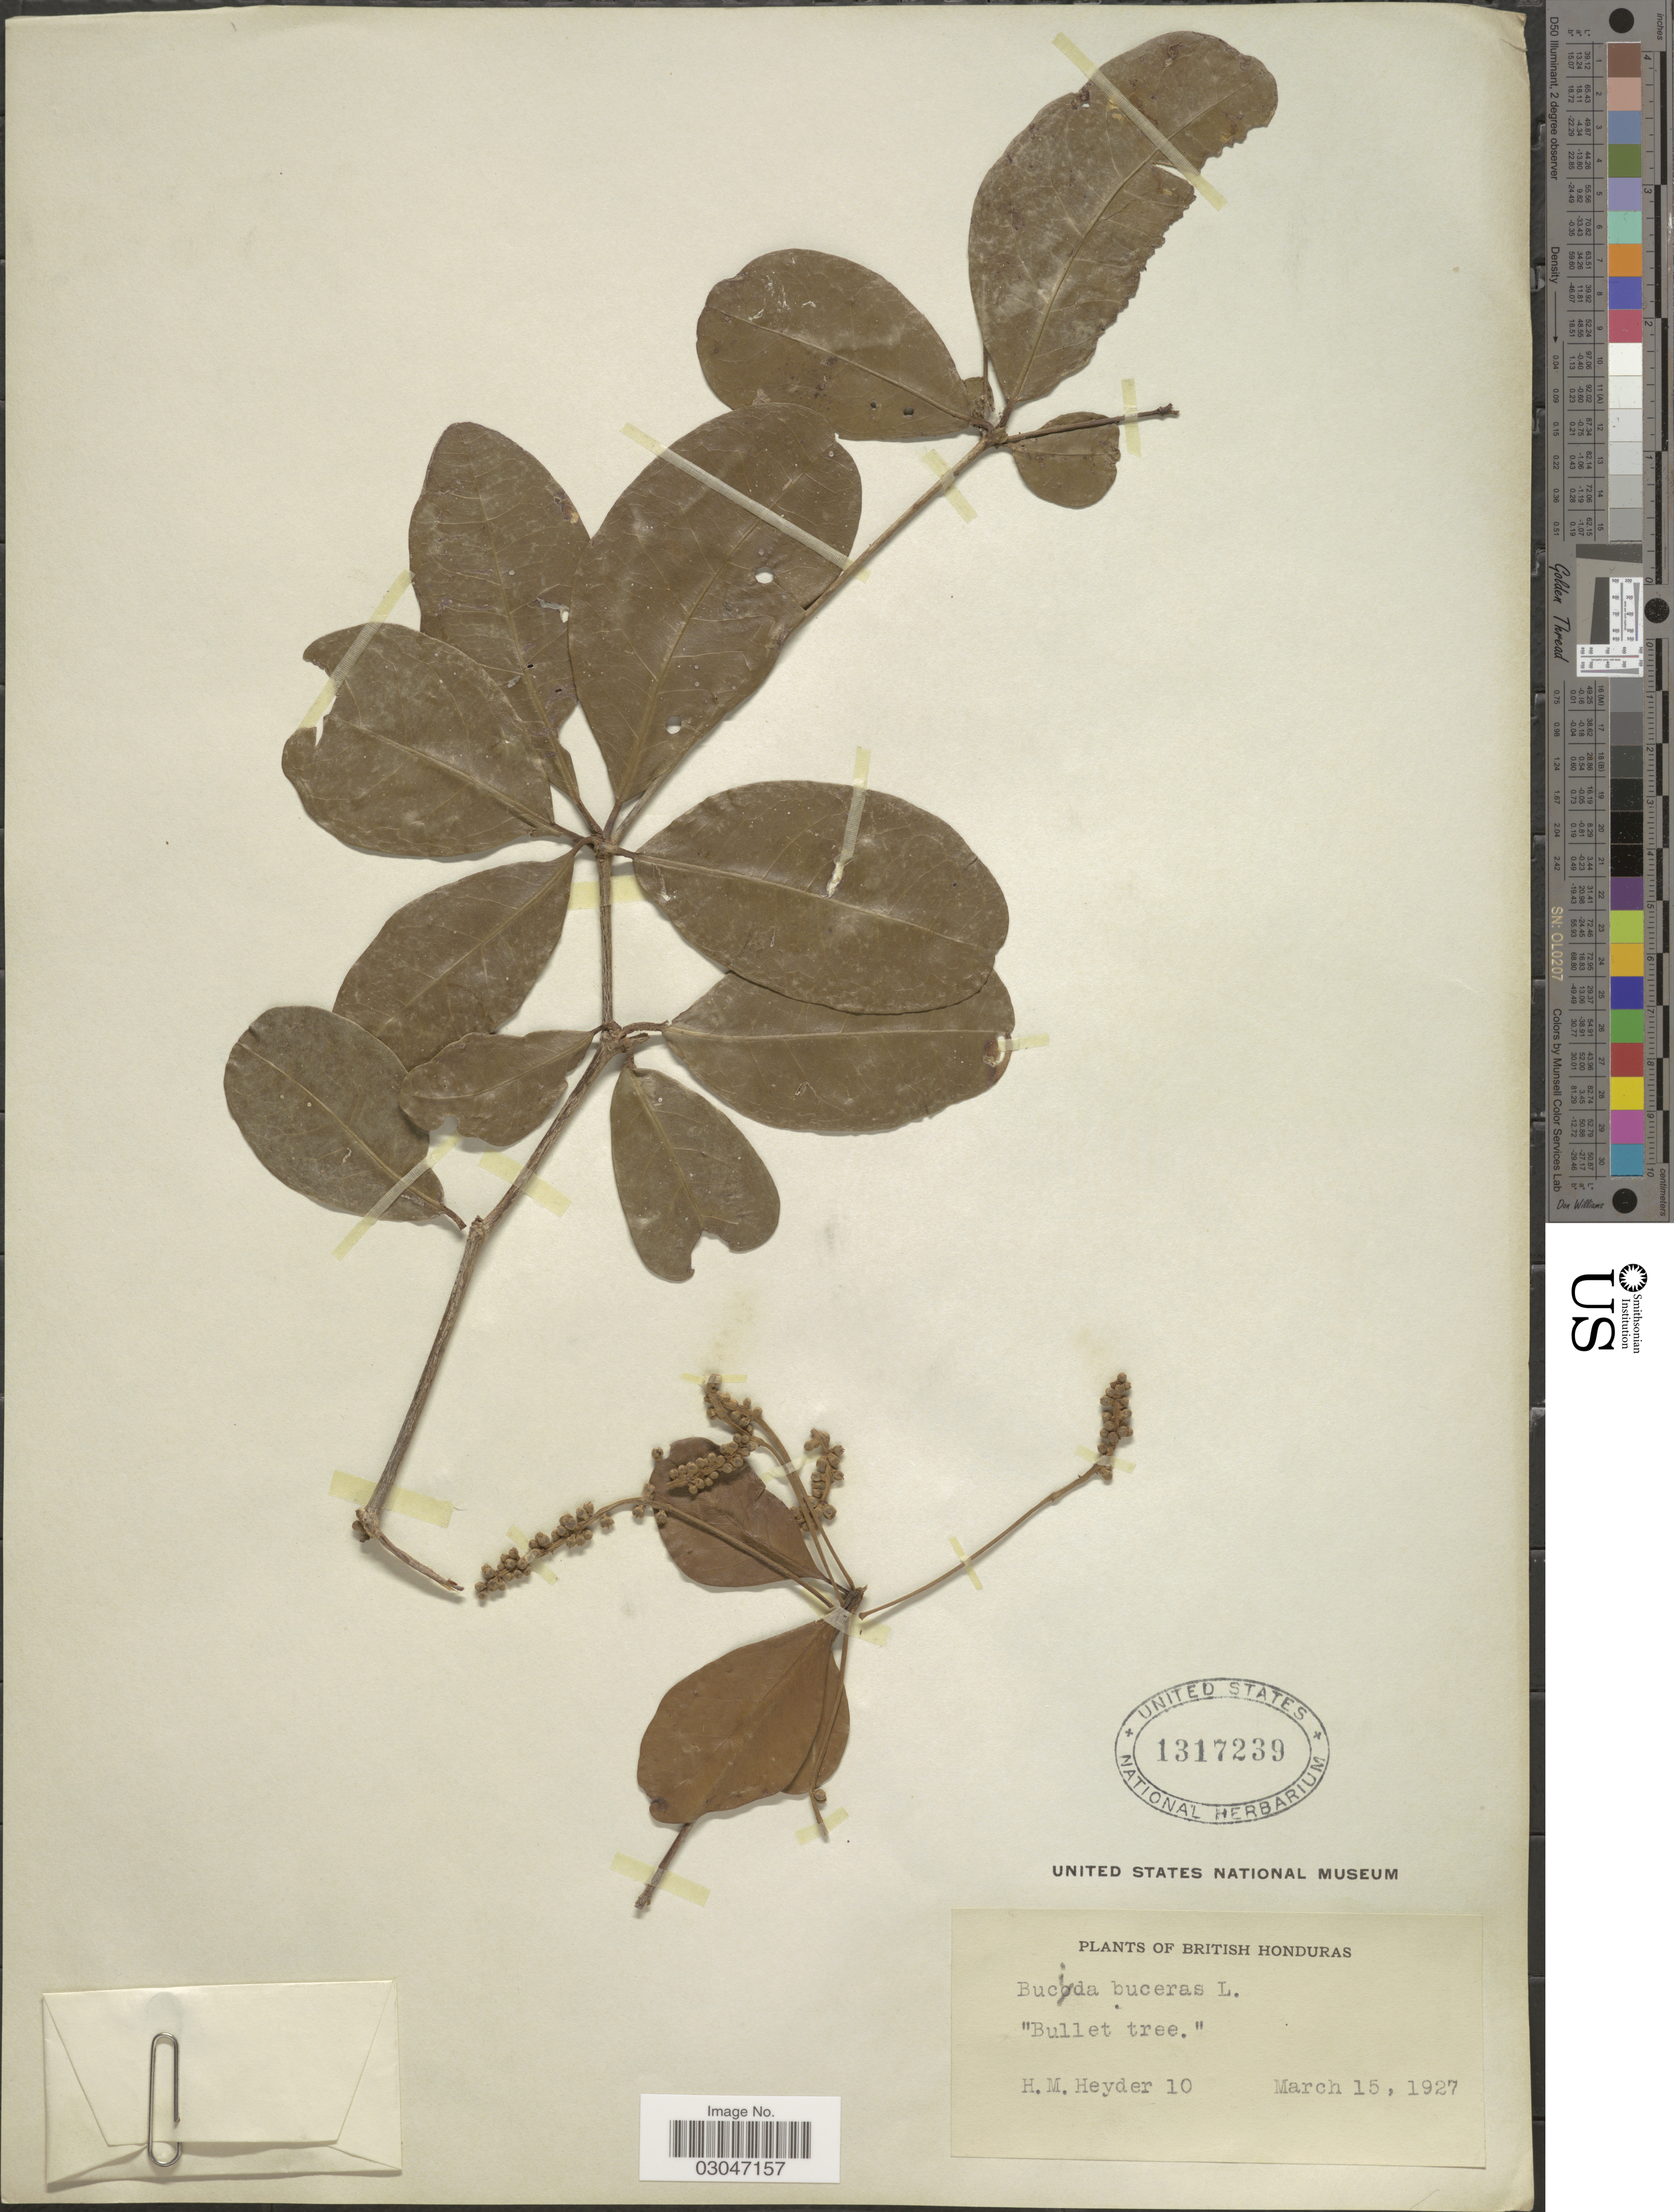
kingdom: Plantae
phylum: Tracheophyta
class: Magnoliopsida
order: Myrtales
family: Combretaceae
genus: Terminalia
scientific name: Terminalia buceras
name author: (L.) C. Wright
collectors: H. Heyder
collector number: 10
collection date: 1927-03-15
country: Belize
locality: British Honduras.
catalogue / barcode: US 1317239